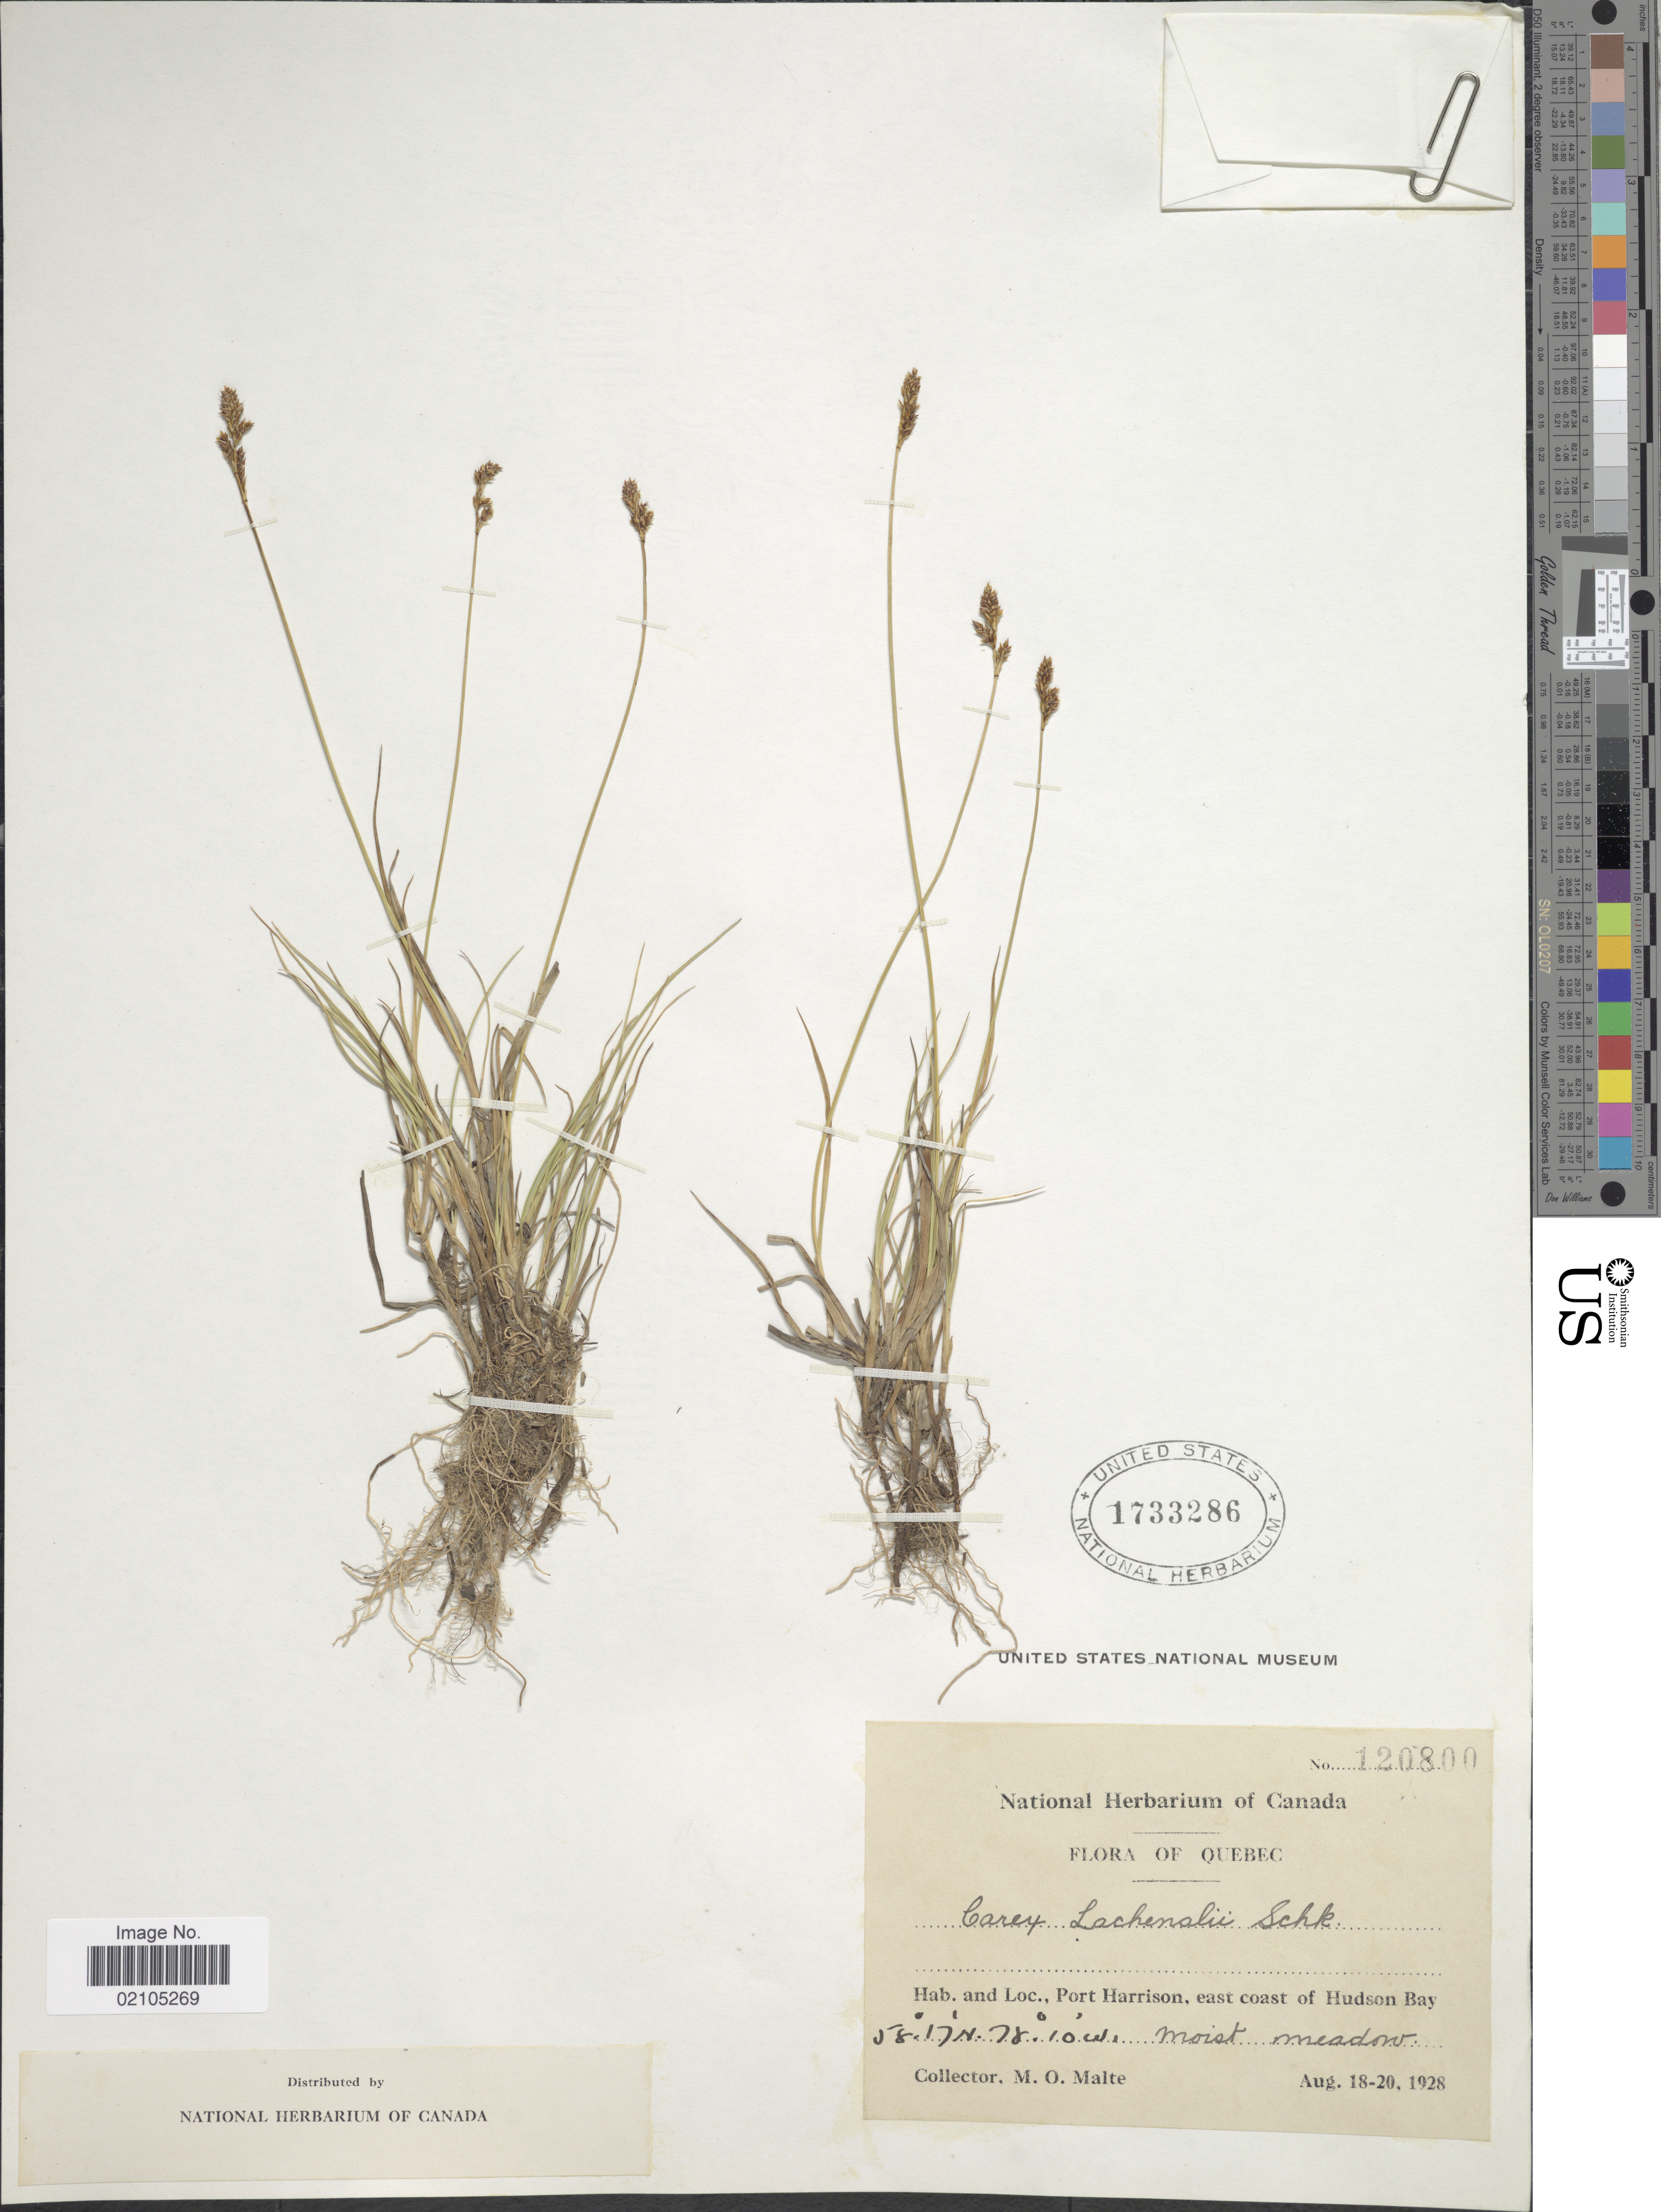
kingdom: Plantae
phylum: Tracheophyta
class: Liliopsida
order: Poales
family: Cyperaceae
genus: Carex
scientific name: Carex lachenalii subsp. lachenalii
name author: Schkuhr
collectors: M. O. Malte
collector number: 120800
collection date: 1928-08-18/1928-08-20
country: Canada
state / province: Quebec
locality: Quebec. Port Harrison, east coast of Hudson Bay.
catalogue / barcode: US 1733286